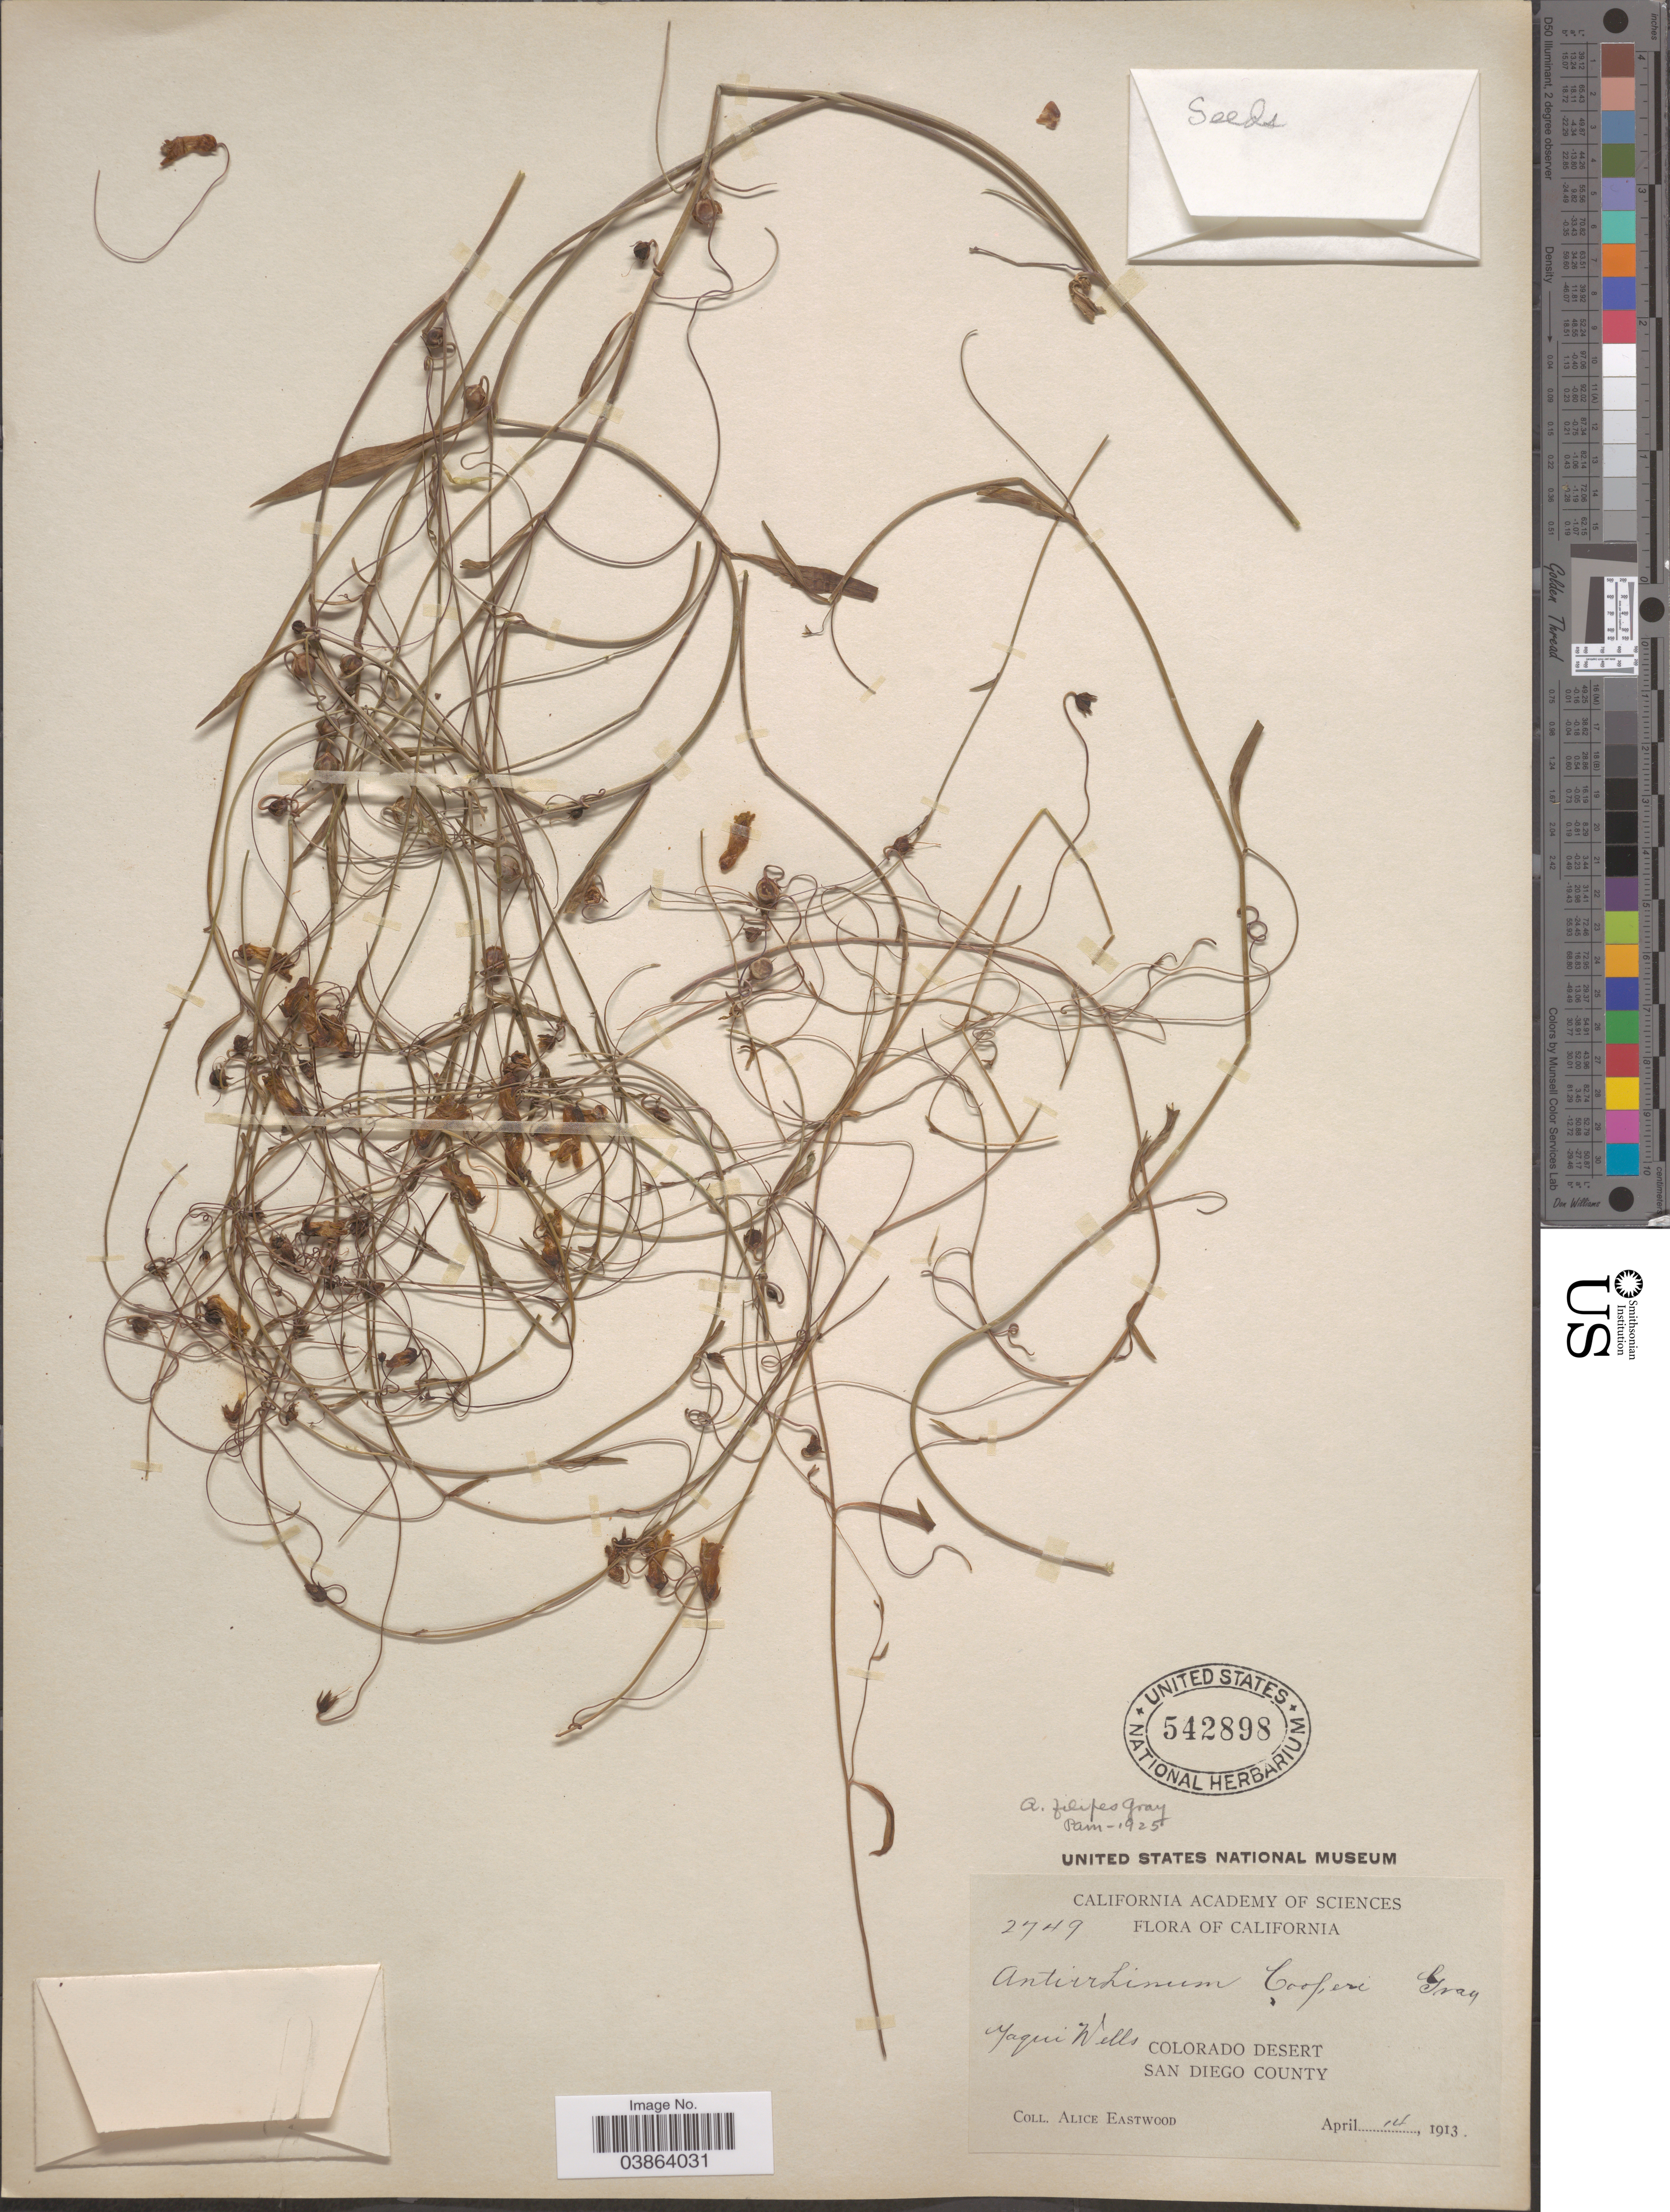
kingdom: Plantae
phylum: Tracheophyta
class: Magnoliopsida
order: Lamiales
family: Plantaginaceae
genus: Asarina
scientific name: Asarina filipes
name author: (A. Gray) Pennell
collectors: A. Eastwood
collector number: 2749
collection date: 1913-04-14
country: United States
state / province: California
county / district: San Diego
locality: Yaqui Wells. Colorado Desert. San Diego County.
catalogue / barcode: US 542898